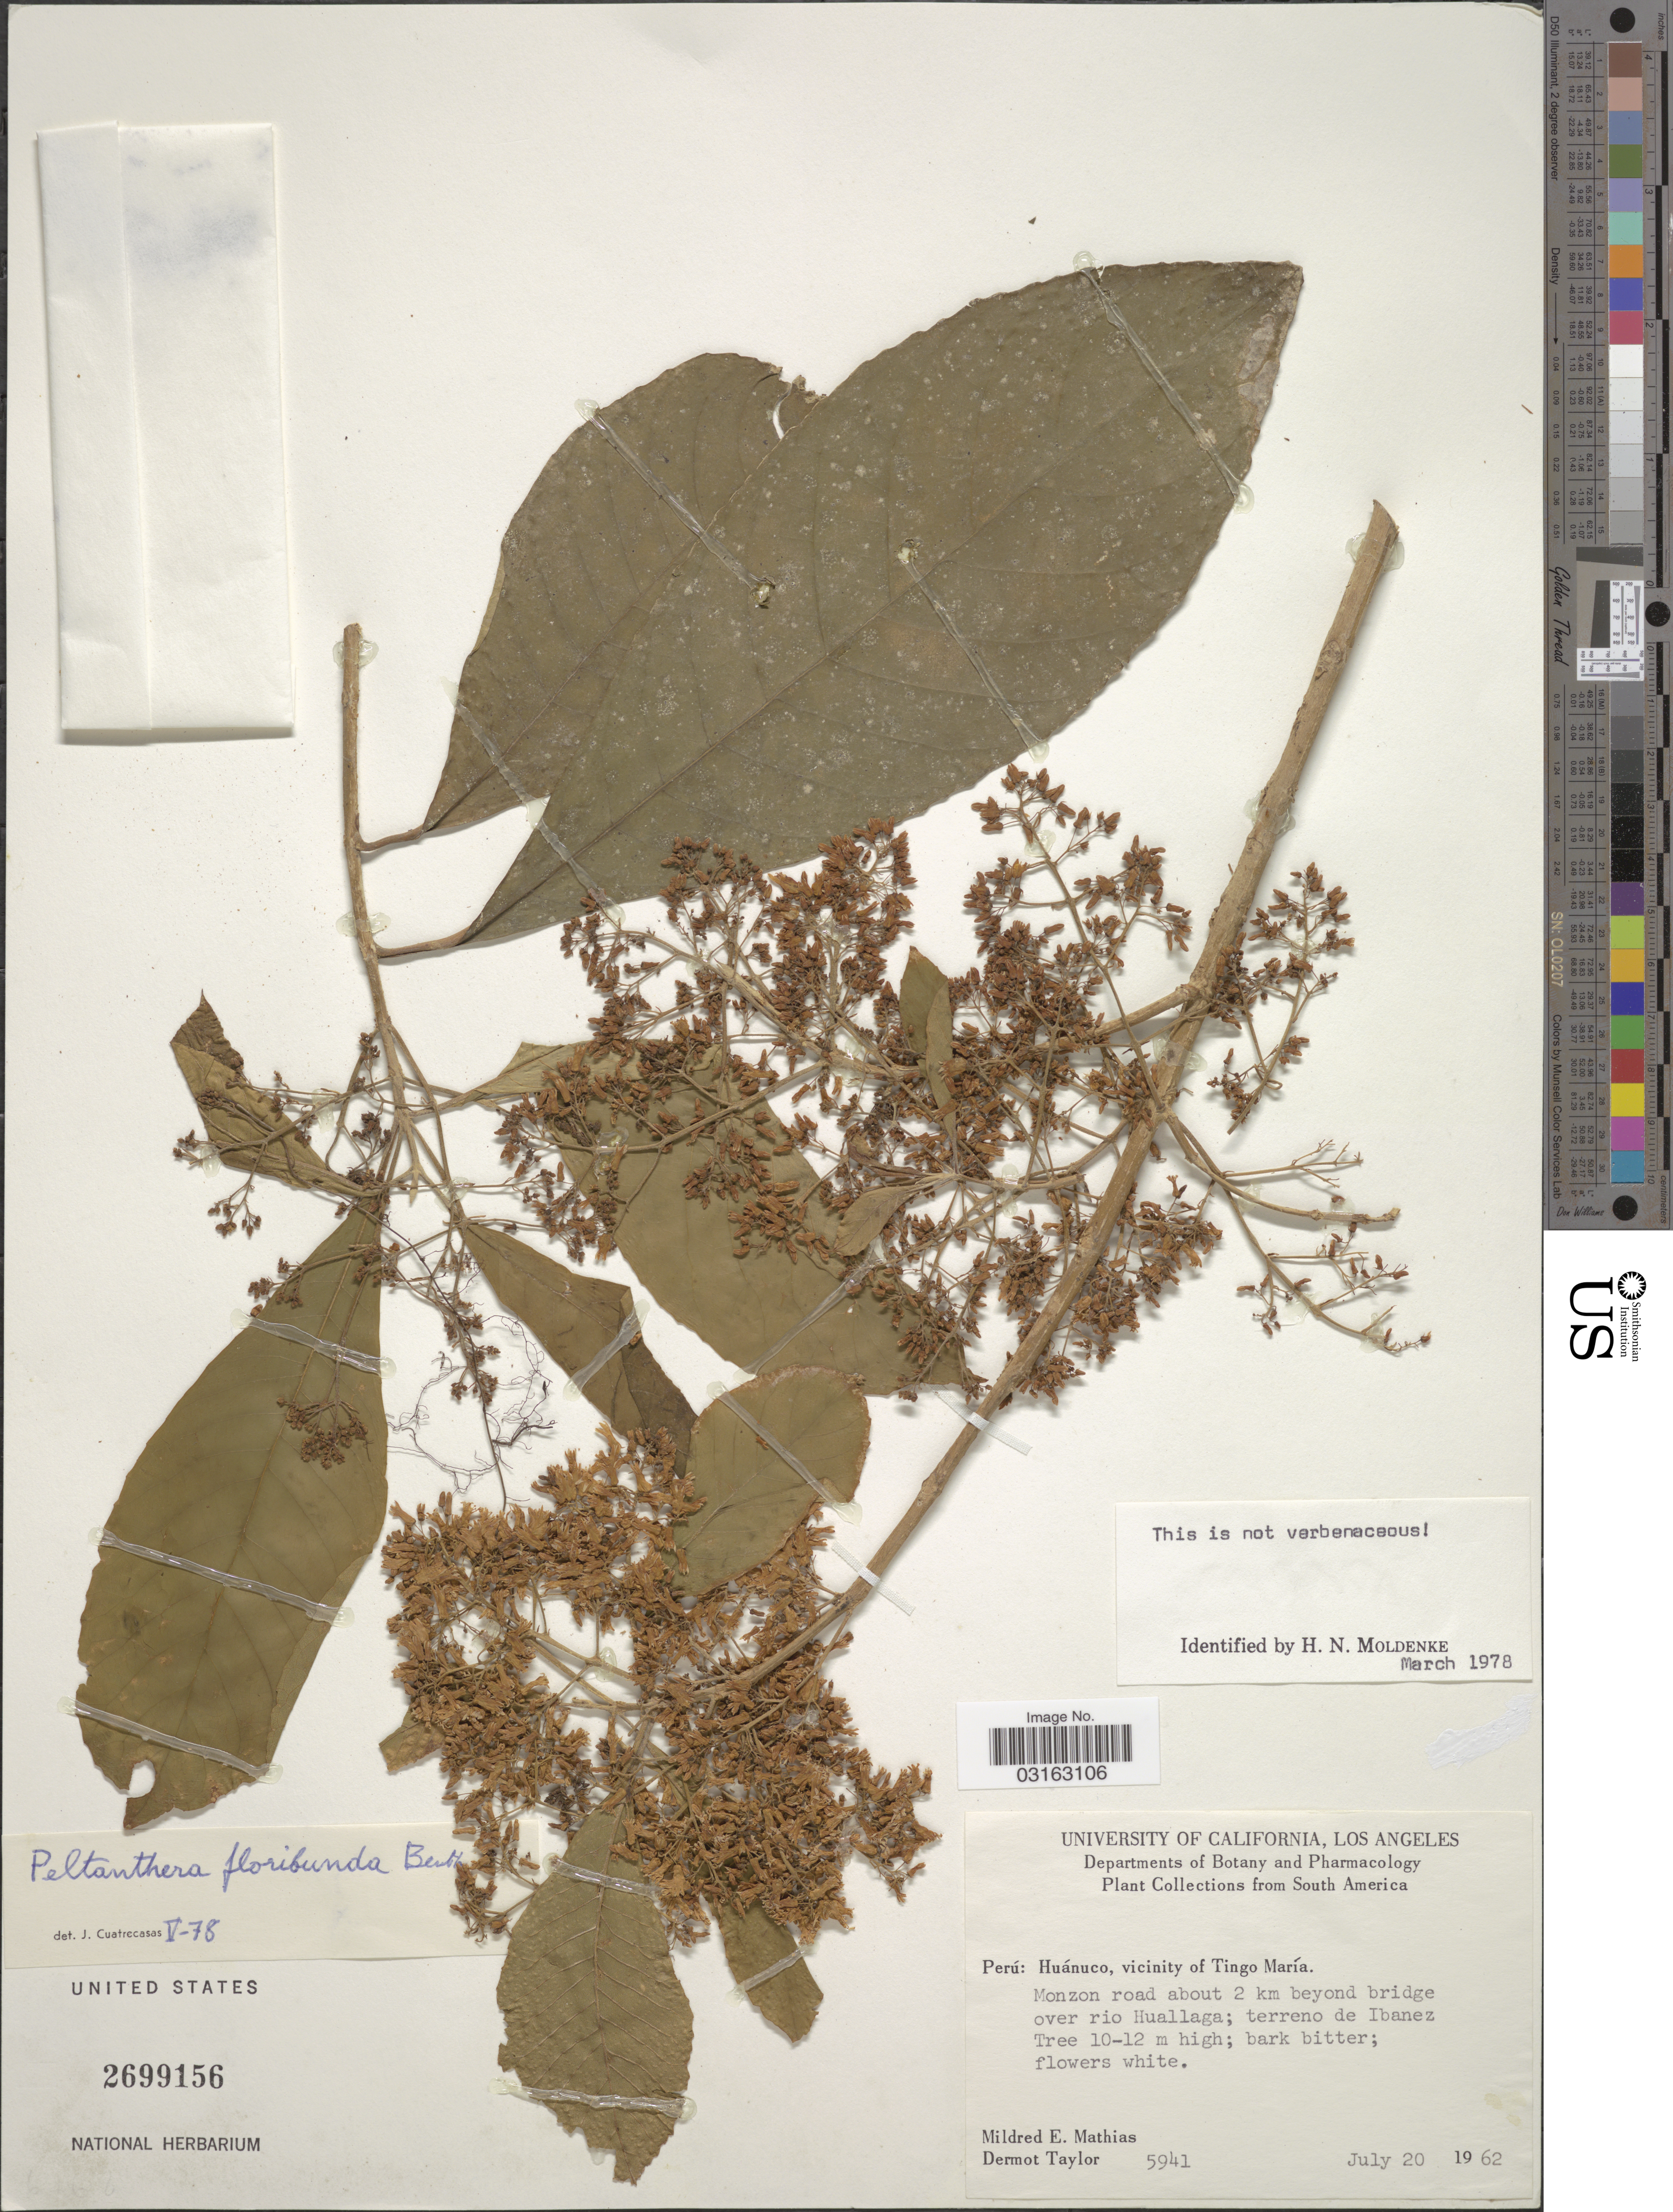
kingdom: Plantae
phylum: Tracheophyta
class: Magnoliopsida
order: Lamiales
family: Peltantheraceae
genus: Peltanthera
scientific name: Peltanthera floribunda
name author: Benth.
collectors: M. E. Mathias & D. Taylor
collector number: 5941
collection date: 1962-07-20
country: Peru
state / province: Huánuco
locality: Vicinity of Tingo María. Monzon road about 2 km beyond bridge over rio Huallaga; terreno de Ibanez.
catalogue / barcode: US 2699156